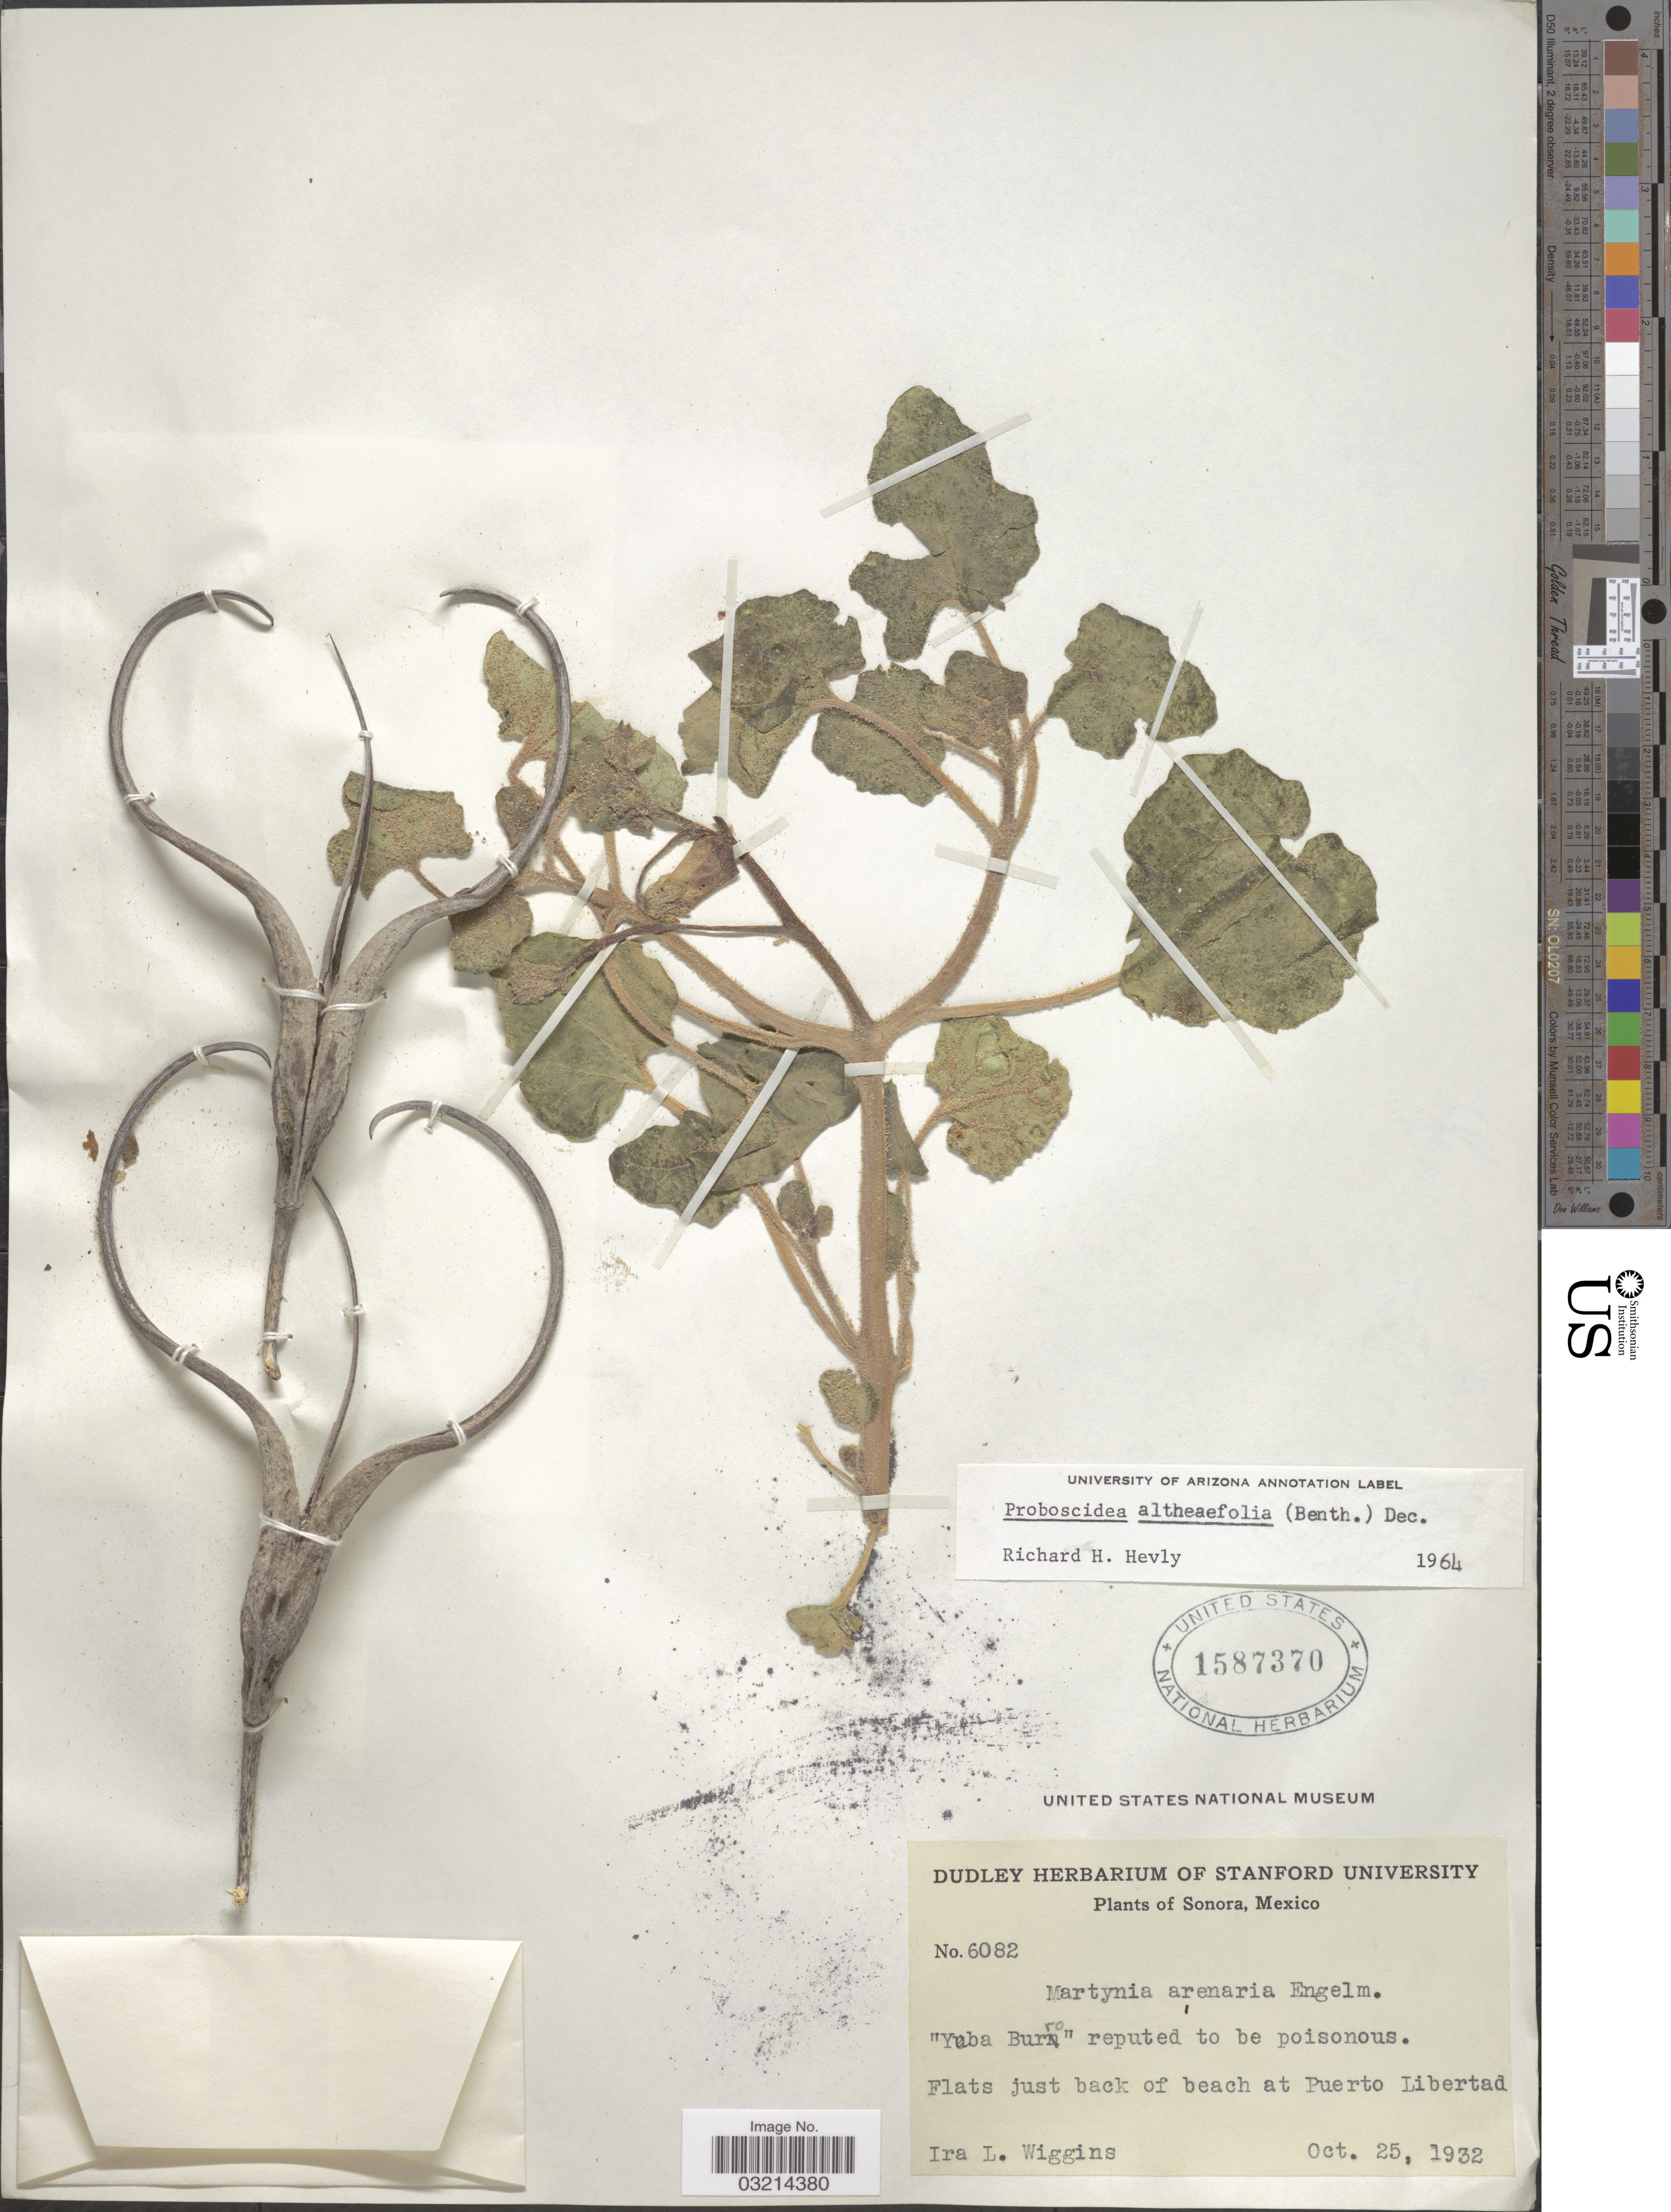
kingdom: Plantae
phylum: Tracheophyta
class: Magnoliopsida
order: Lamiales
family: Martyniaceae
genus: Proboscidea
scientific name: Proboscidea althaeifolia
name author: (Benth.) Decne.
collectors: I. L. Wiggins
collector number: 6082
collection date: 1932-10-25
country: Mexico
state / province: Sonora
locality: Flats just back of beach at Puerto Libertad.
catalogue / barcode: US 1587370